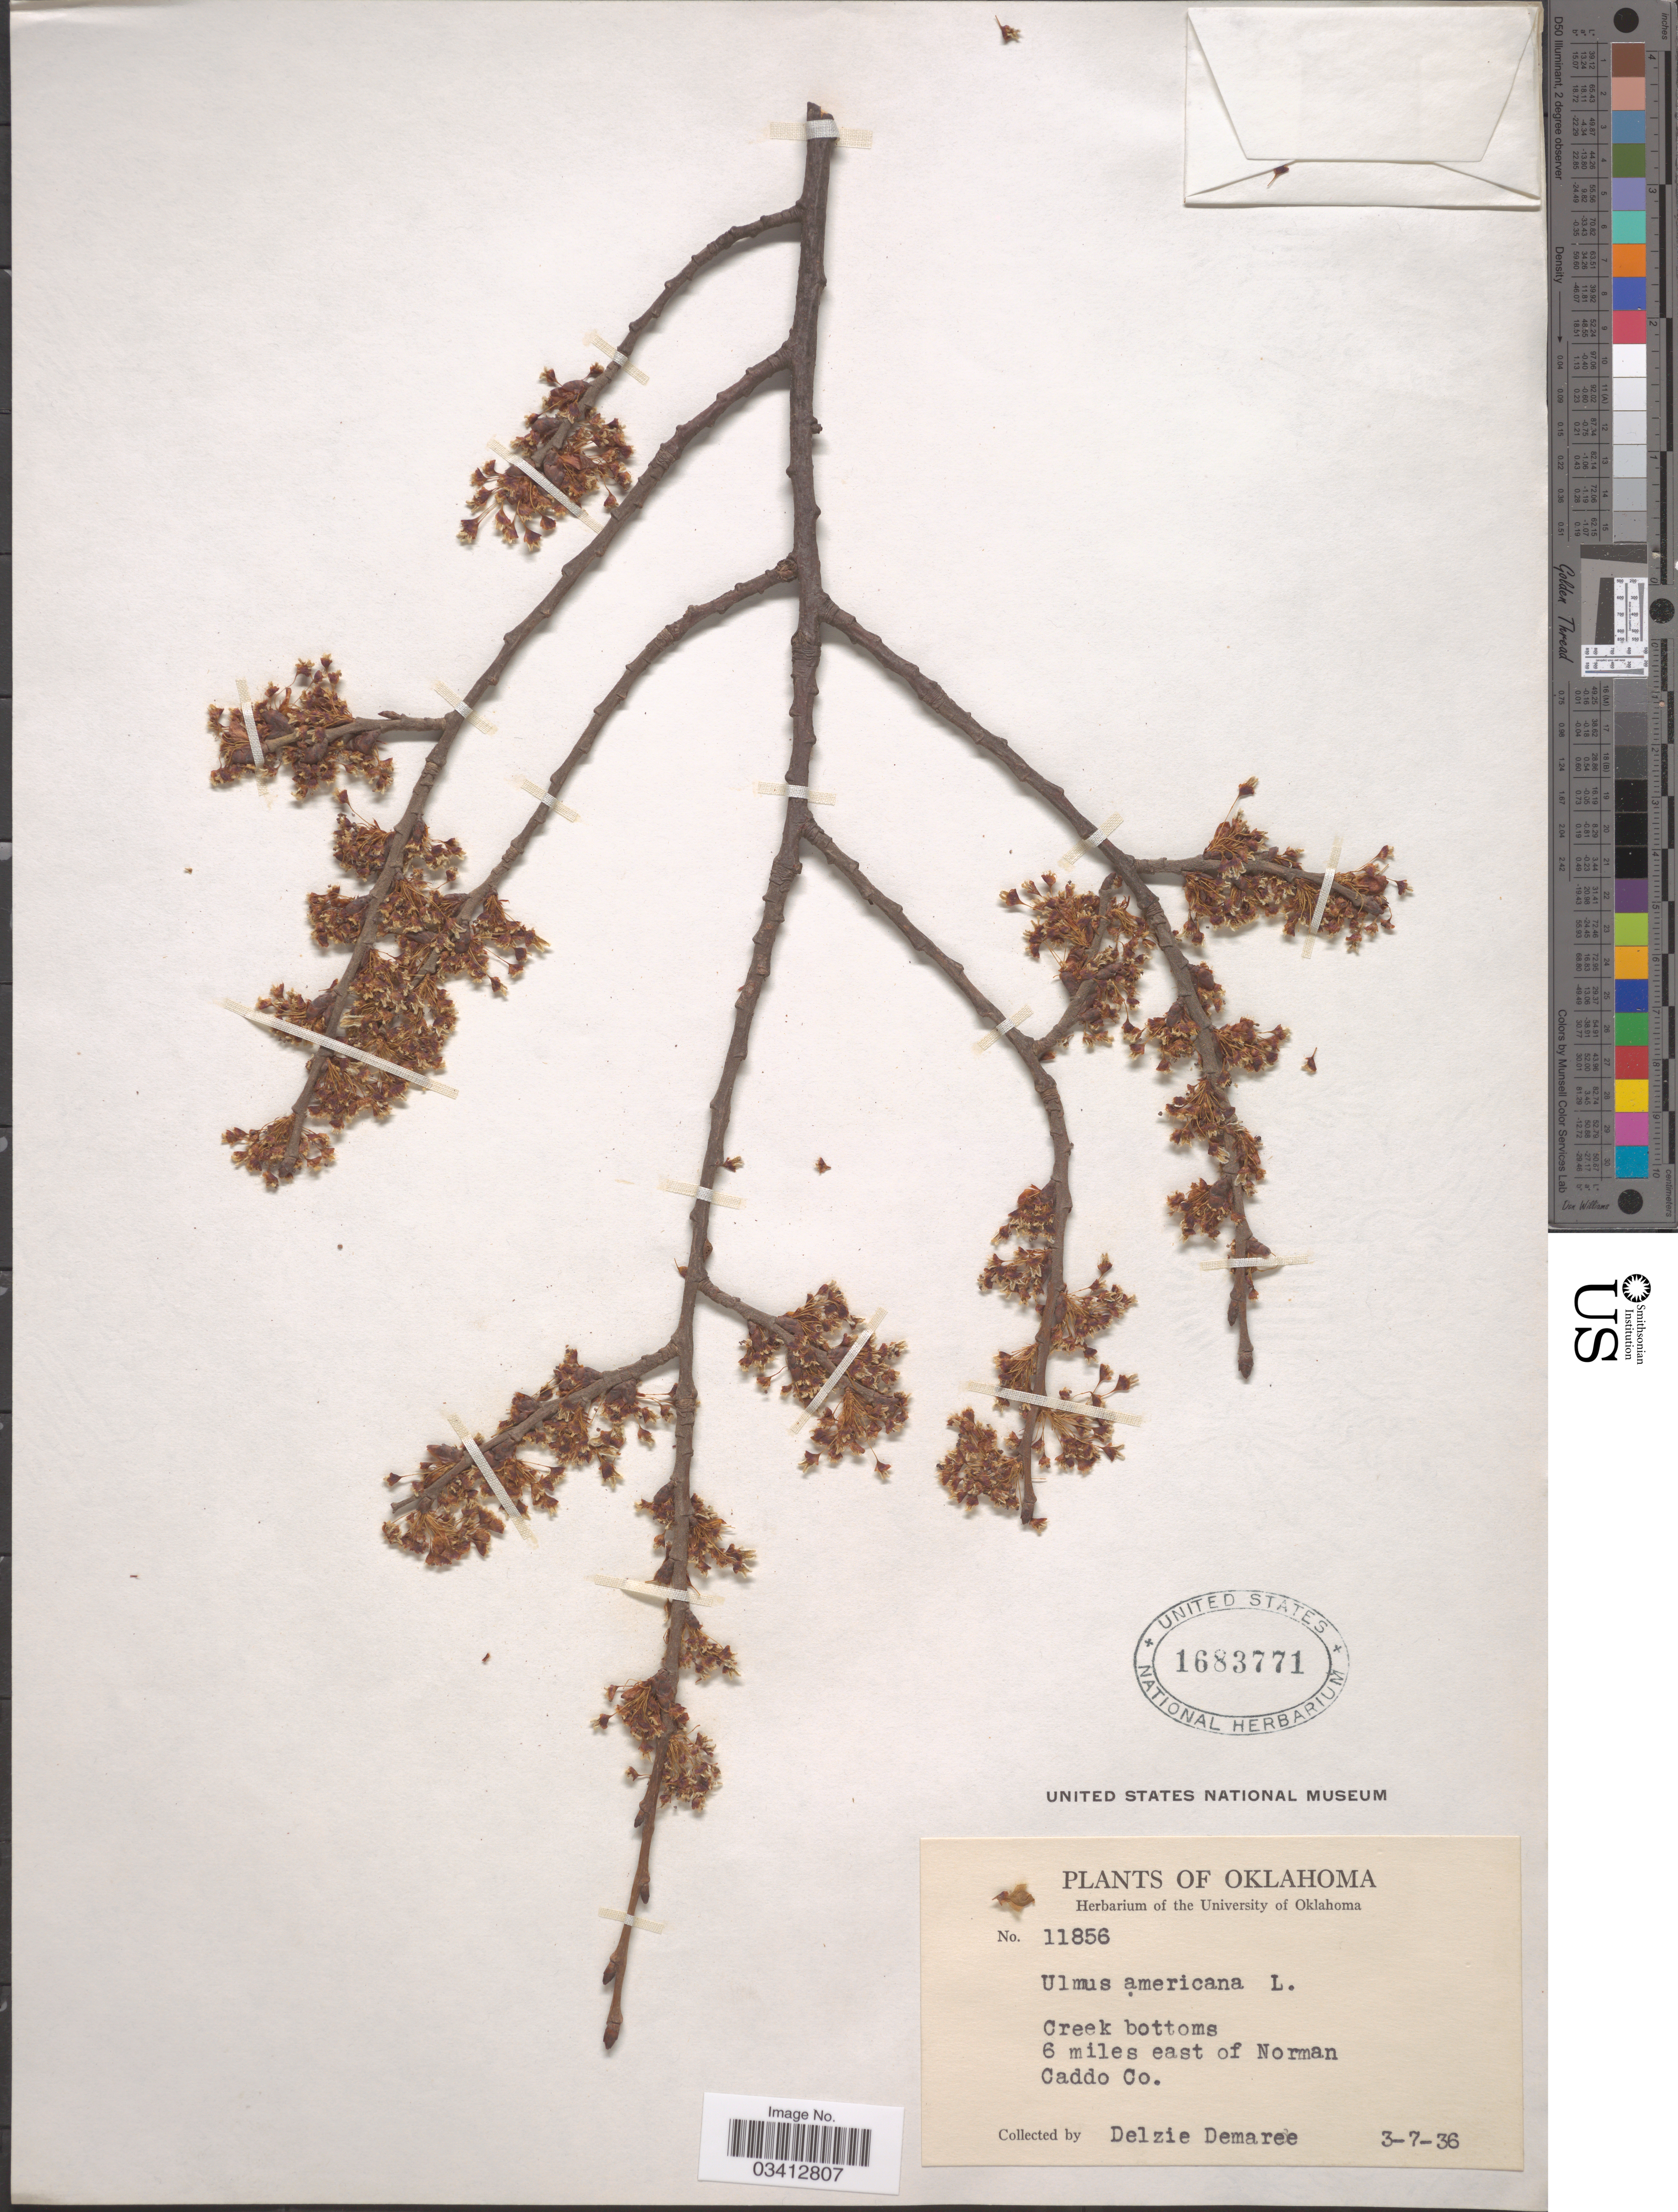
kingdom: Plantae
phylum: Tracheophyta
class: Magnoliopsida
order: Rosales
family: Ulmaceae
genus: Ulmus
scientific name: Ulmus americana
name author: L.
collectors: D. Demaree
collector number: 11856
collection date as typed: Transcribed d/m/y: 7/3/36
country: United States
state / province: Oklahoma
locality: Creek bottoms. 6 miles east of Norman. Caddo Co.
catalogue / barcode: US 1683771